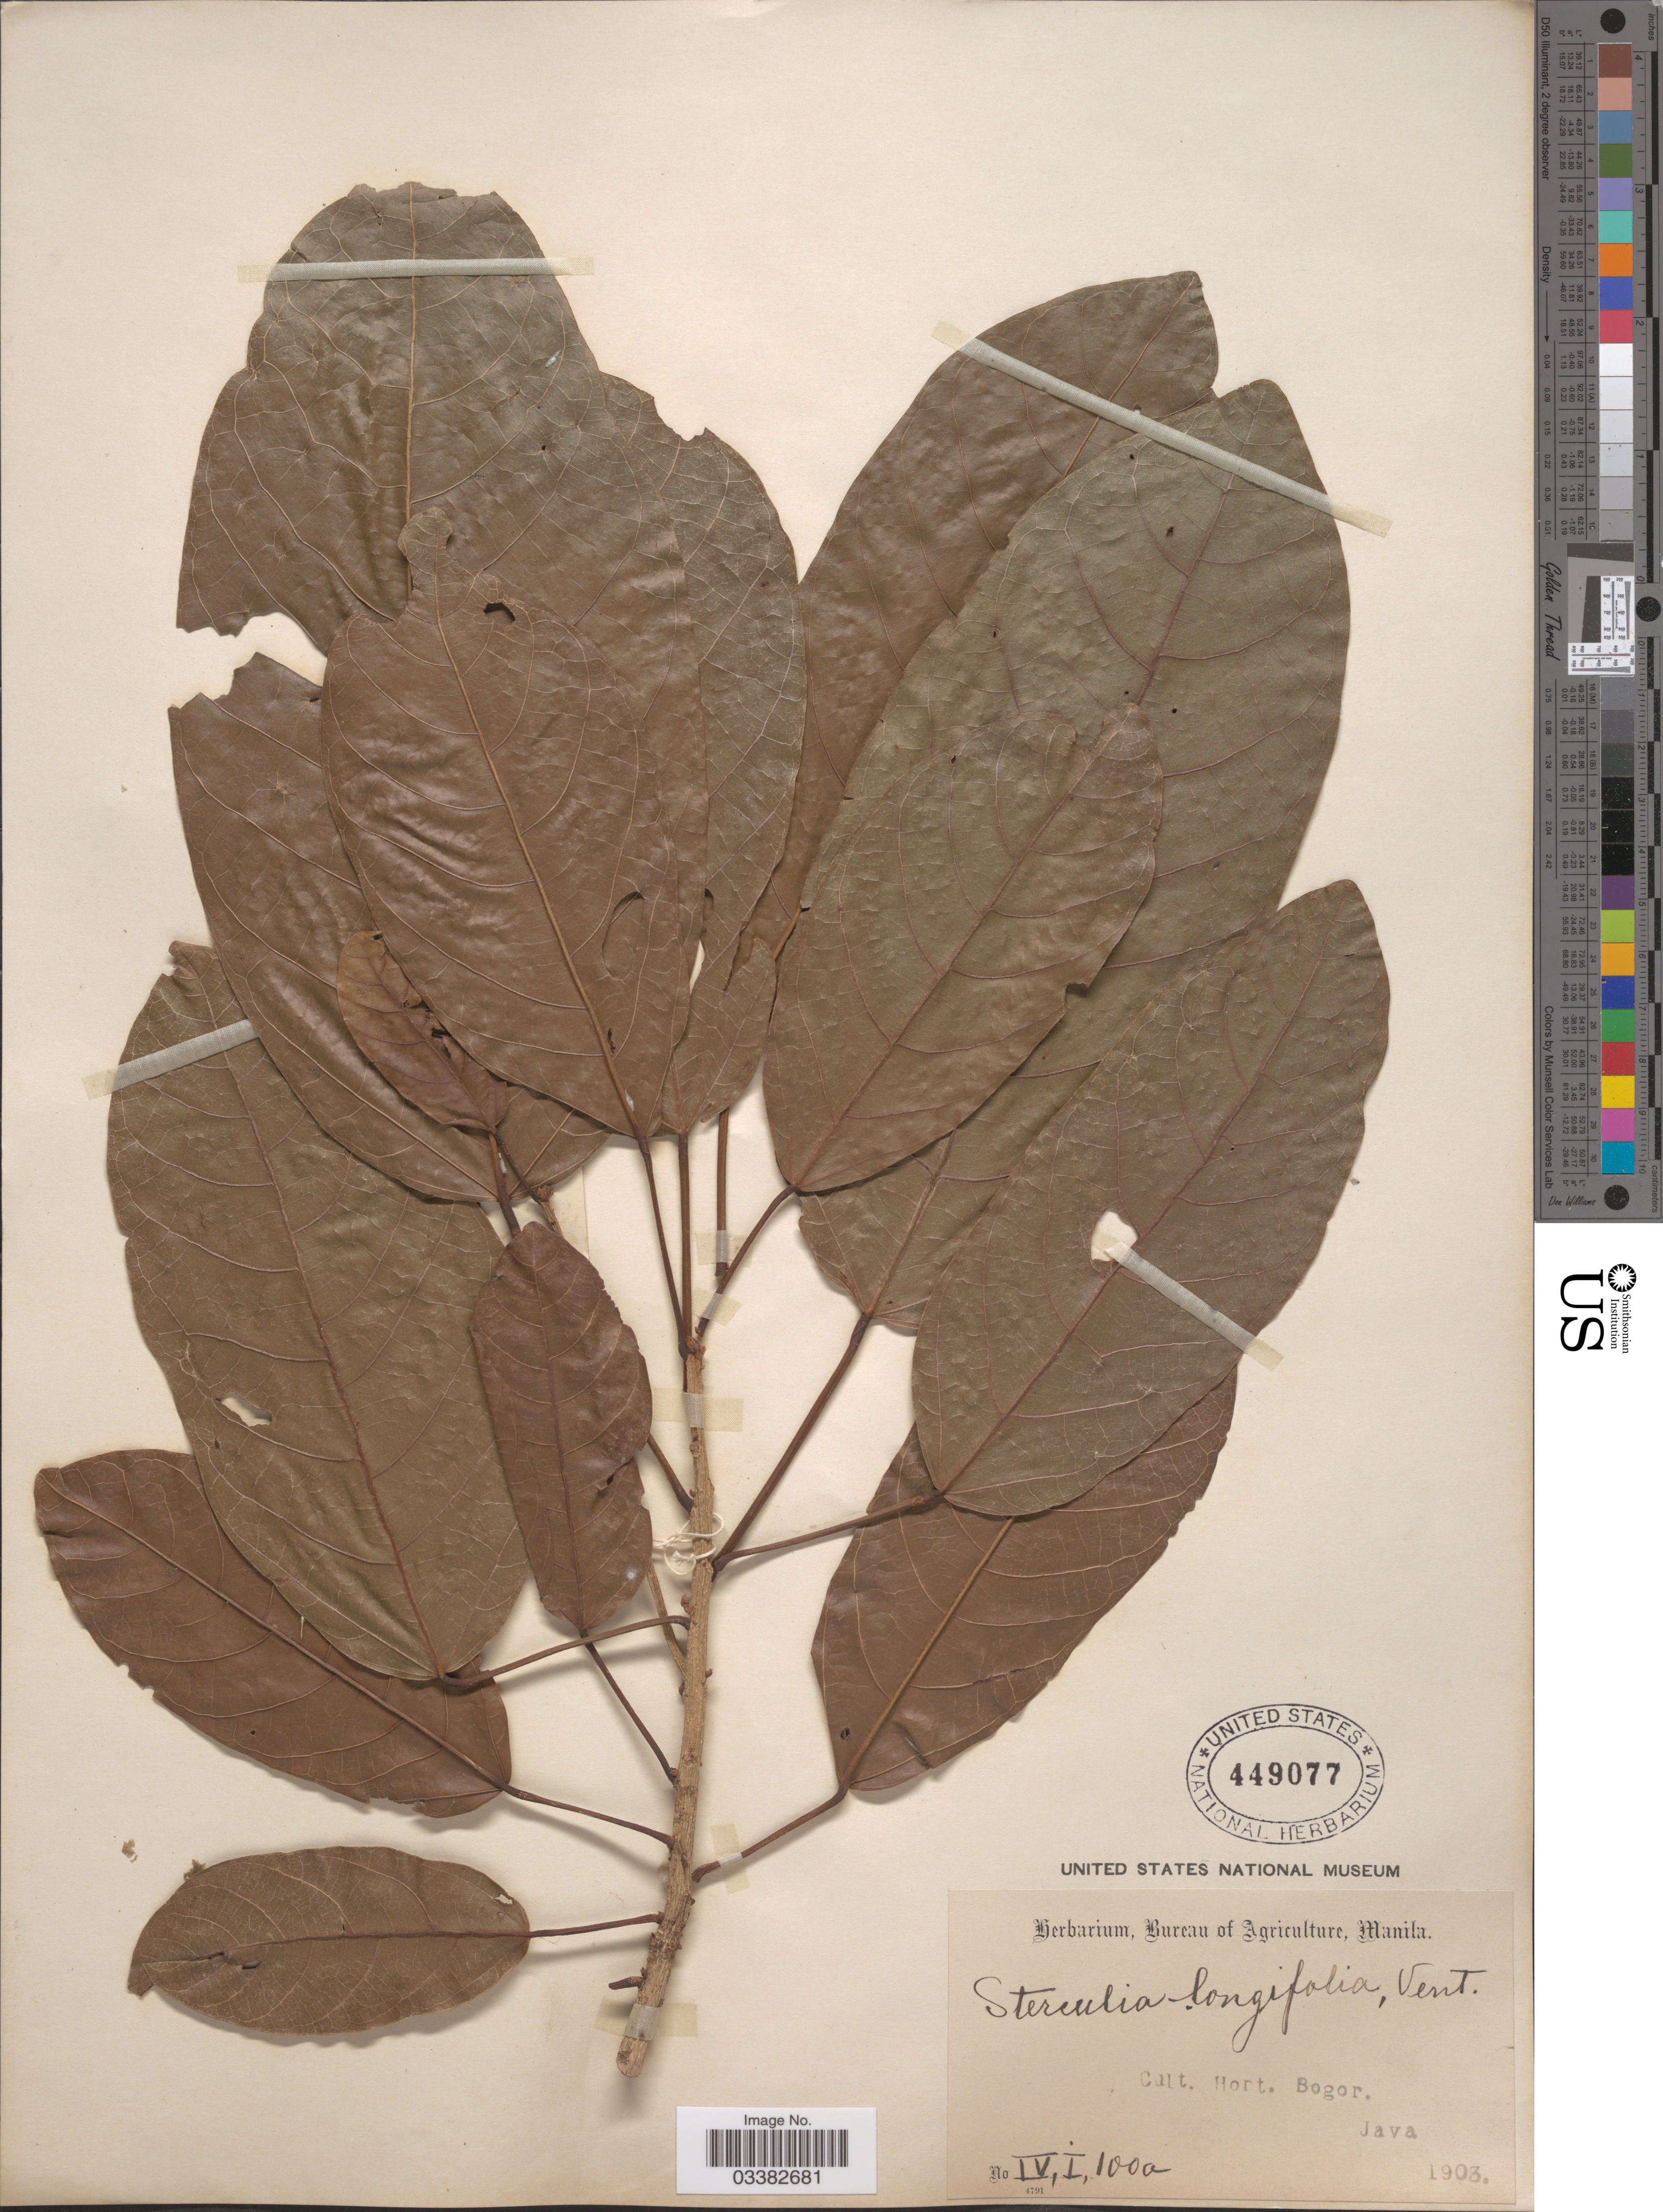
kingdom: Plantae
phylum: Tracheophyta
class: Magnoliopsida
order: Malvales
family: Malvaceae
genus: Sterculia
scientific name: Sterculia longifolia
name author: Vent.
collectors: ex Herb. Bur. Agric. Manila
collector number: IV,I,100a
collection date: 1903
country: Indonesia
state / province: Java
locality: Cult. Hort. Bogor.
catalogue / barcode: US 449077